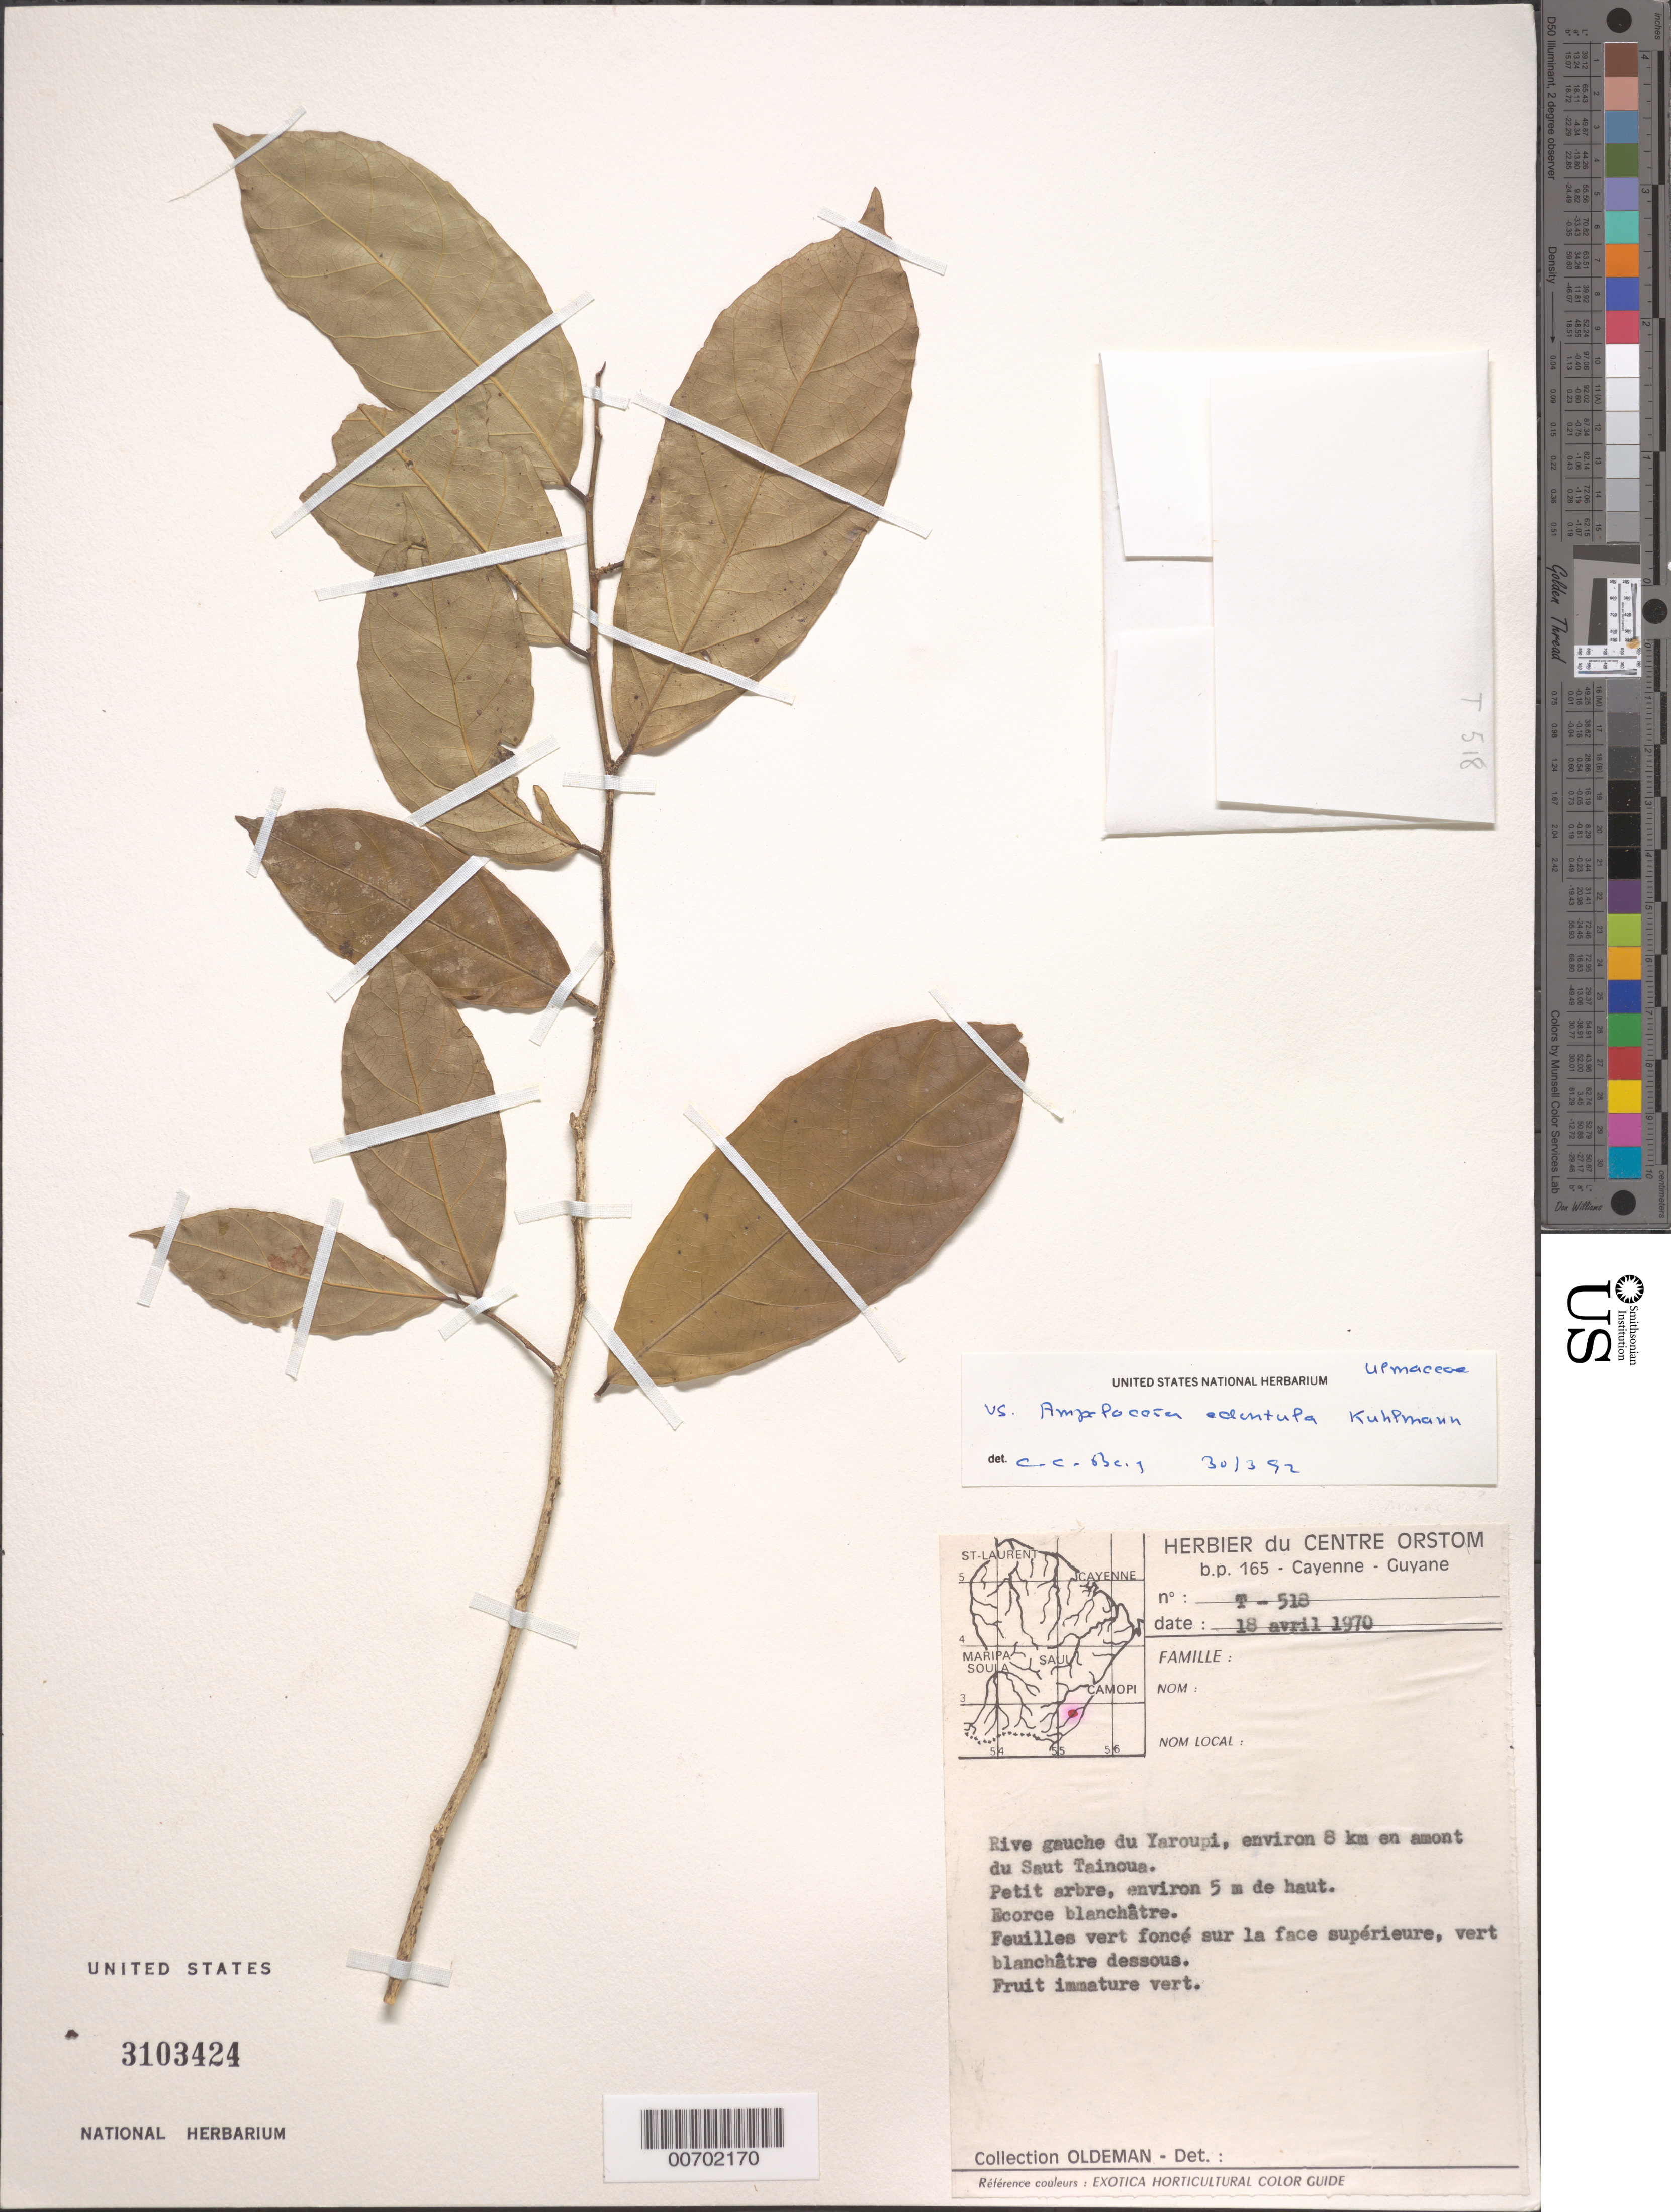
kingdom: Plantae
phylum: Tracheophyta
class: Magnoliopsida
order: Rosales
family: Cannabaceae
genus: Ampelocera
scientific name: Ampelocera edentula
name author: Kuhlm.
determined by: Berg, C. C.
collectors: R. Oldeman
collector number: T 518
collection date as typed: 18-Apr-70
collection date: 1970-04-18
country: French Guiana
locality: Rive gauche du Yaroupi, environ 8 km en amont du Saut Tainoua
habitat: Rive gauche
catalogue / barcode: US 3103424